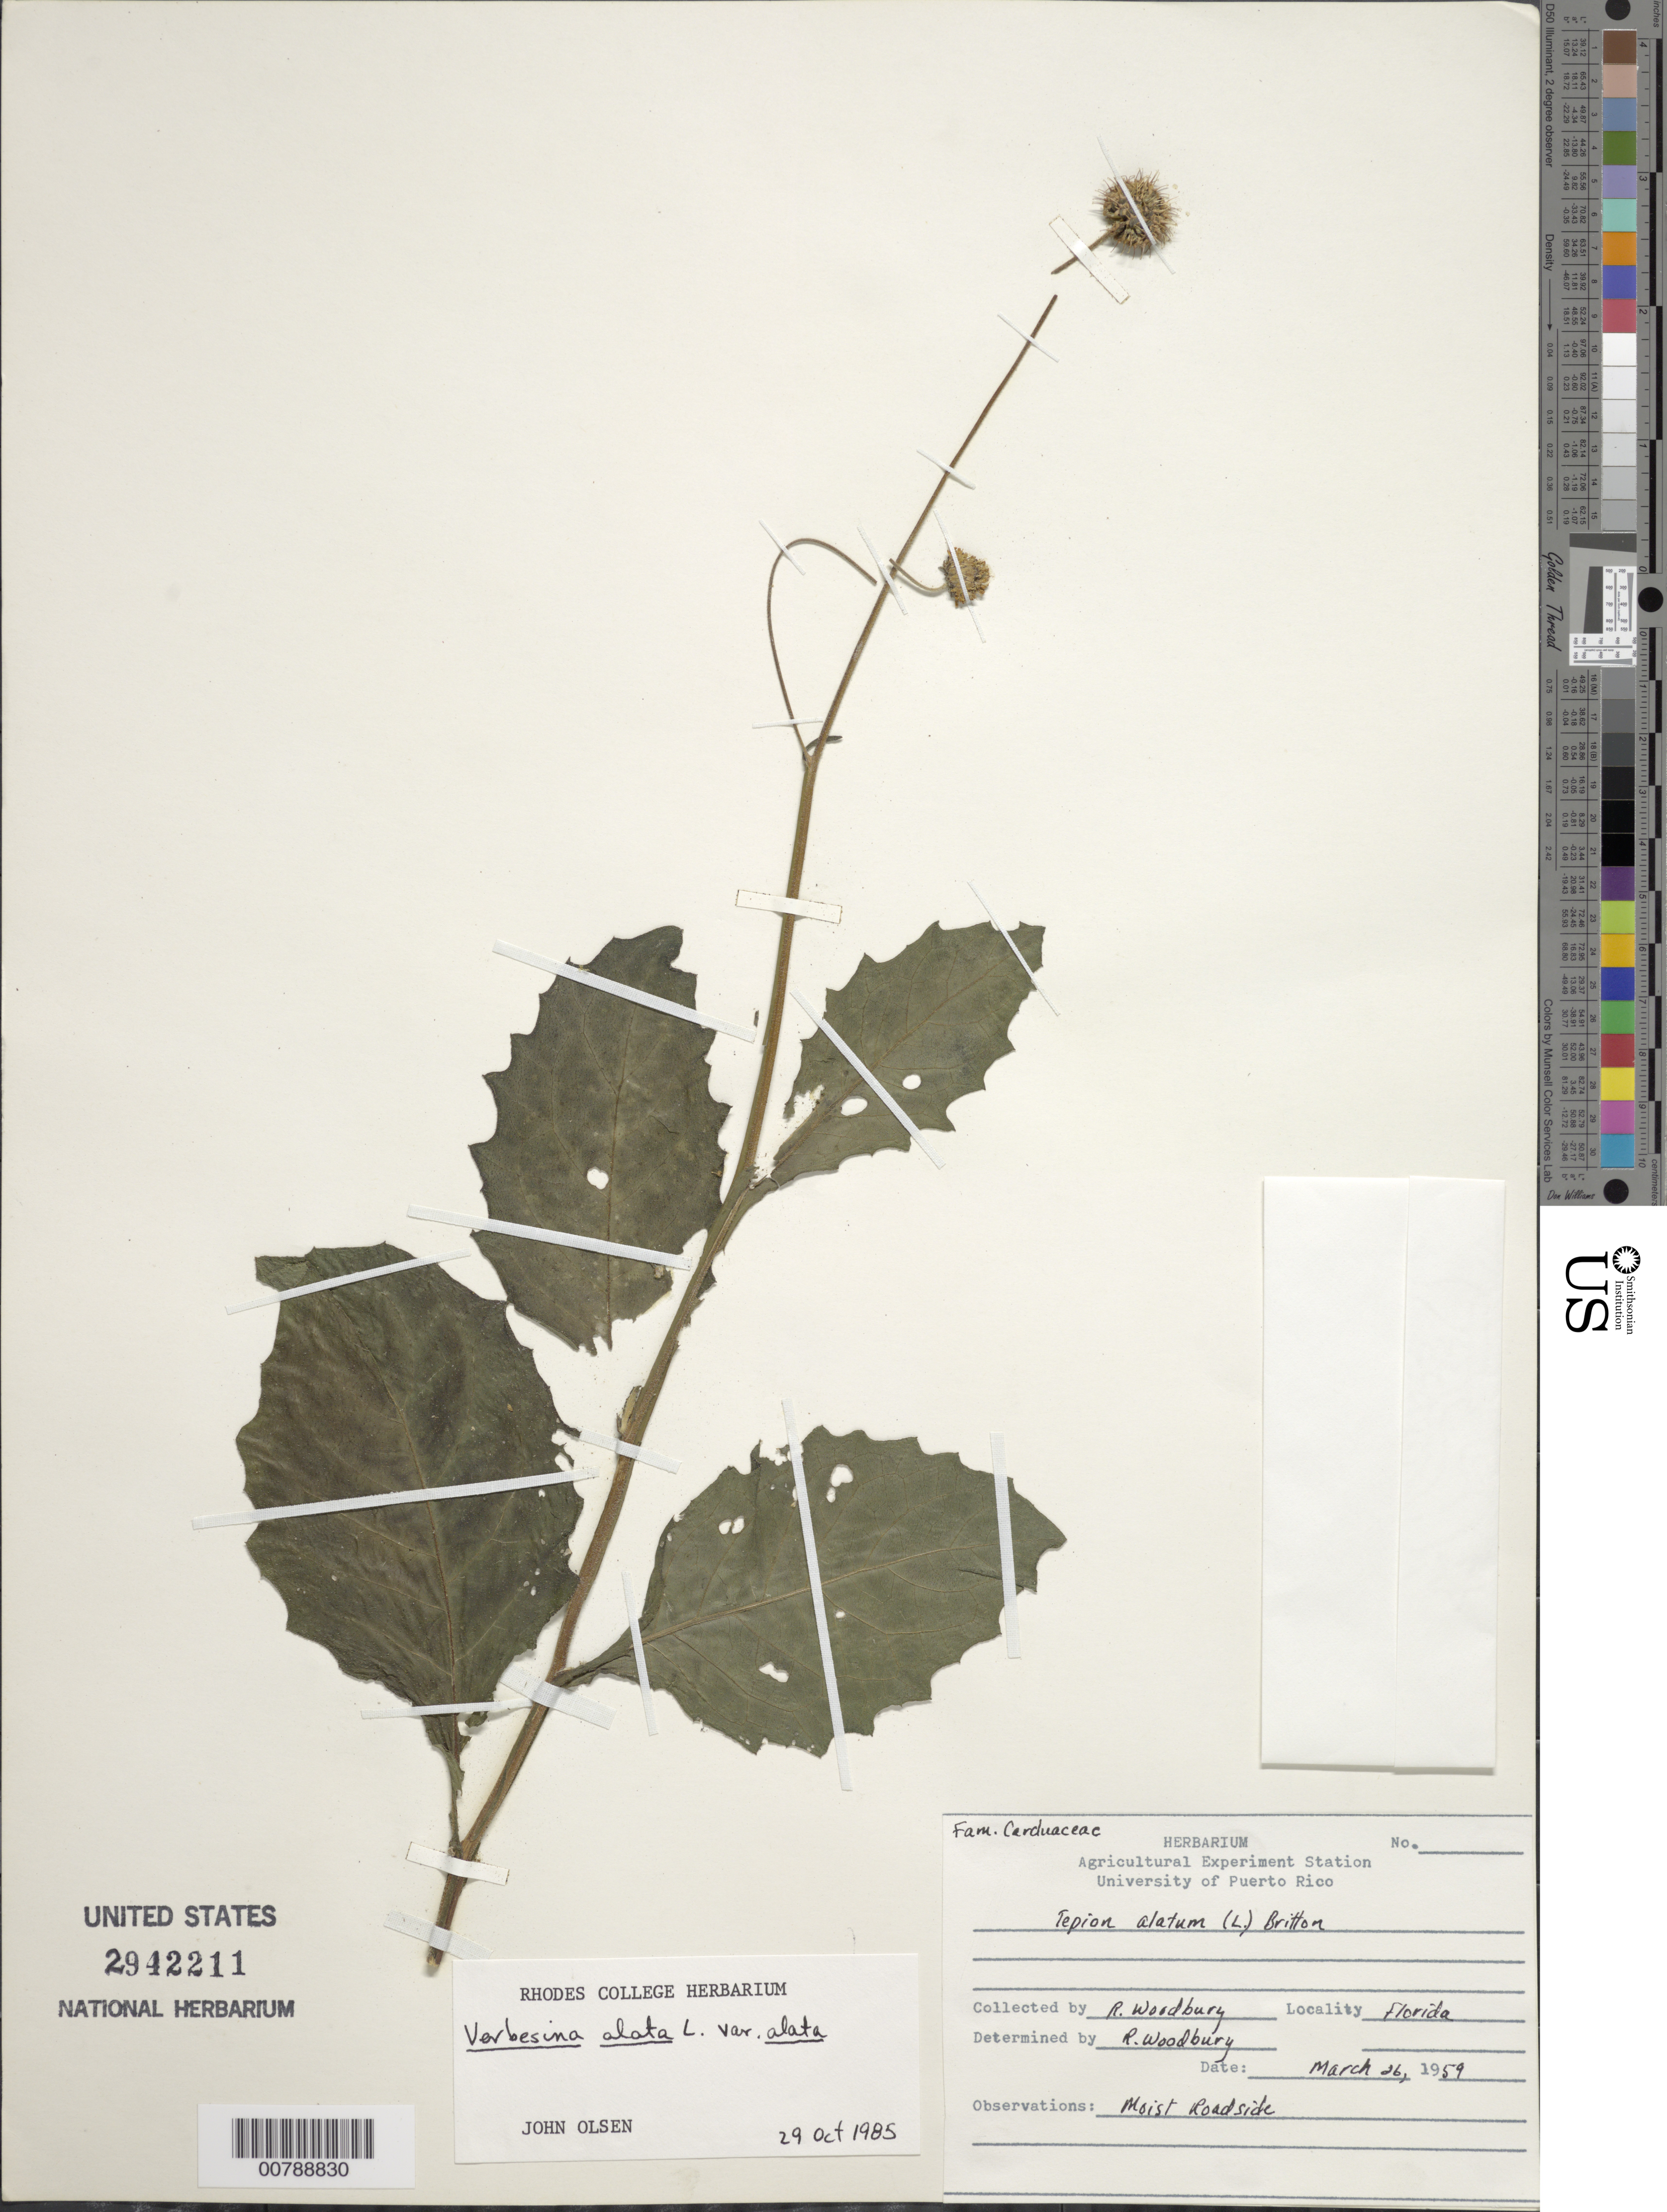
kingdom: Plantae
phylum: Tracheophyta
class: Magnoliopsida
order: Asterales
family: Asteraceae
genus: Verbesina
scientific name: Verbesina alata var. alata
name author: L.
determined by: Olsen, J.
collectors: R. O. Woodbury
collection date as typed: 26 Mar 1959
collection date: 1959-03-26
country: Puerto Rico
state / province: Florida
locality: Florida, moist roadside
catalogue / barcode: US 2942211